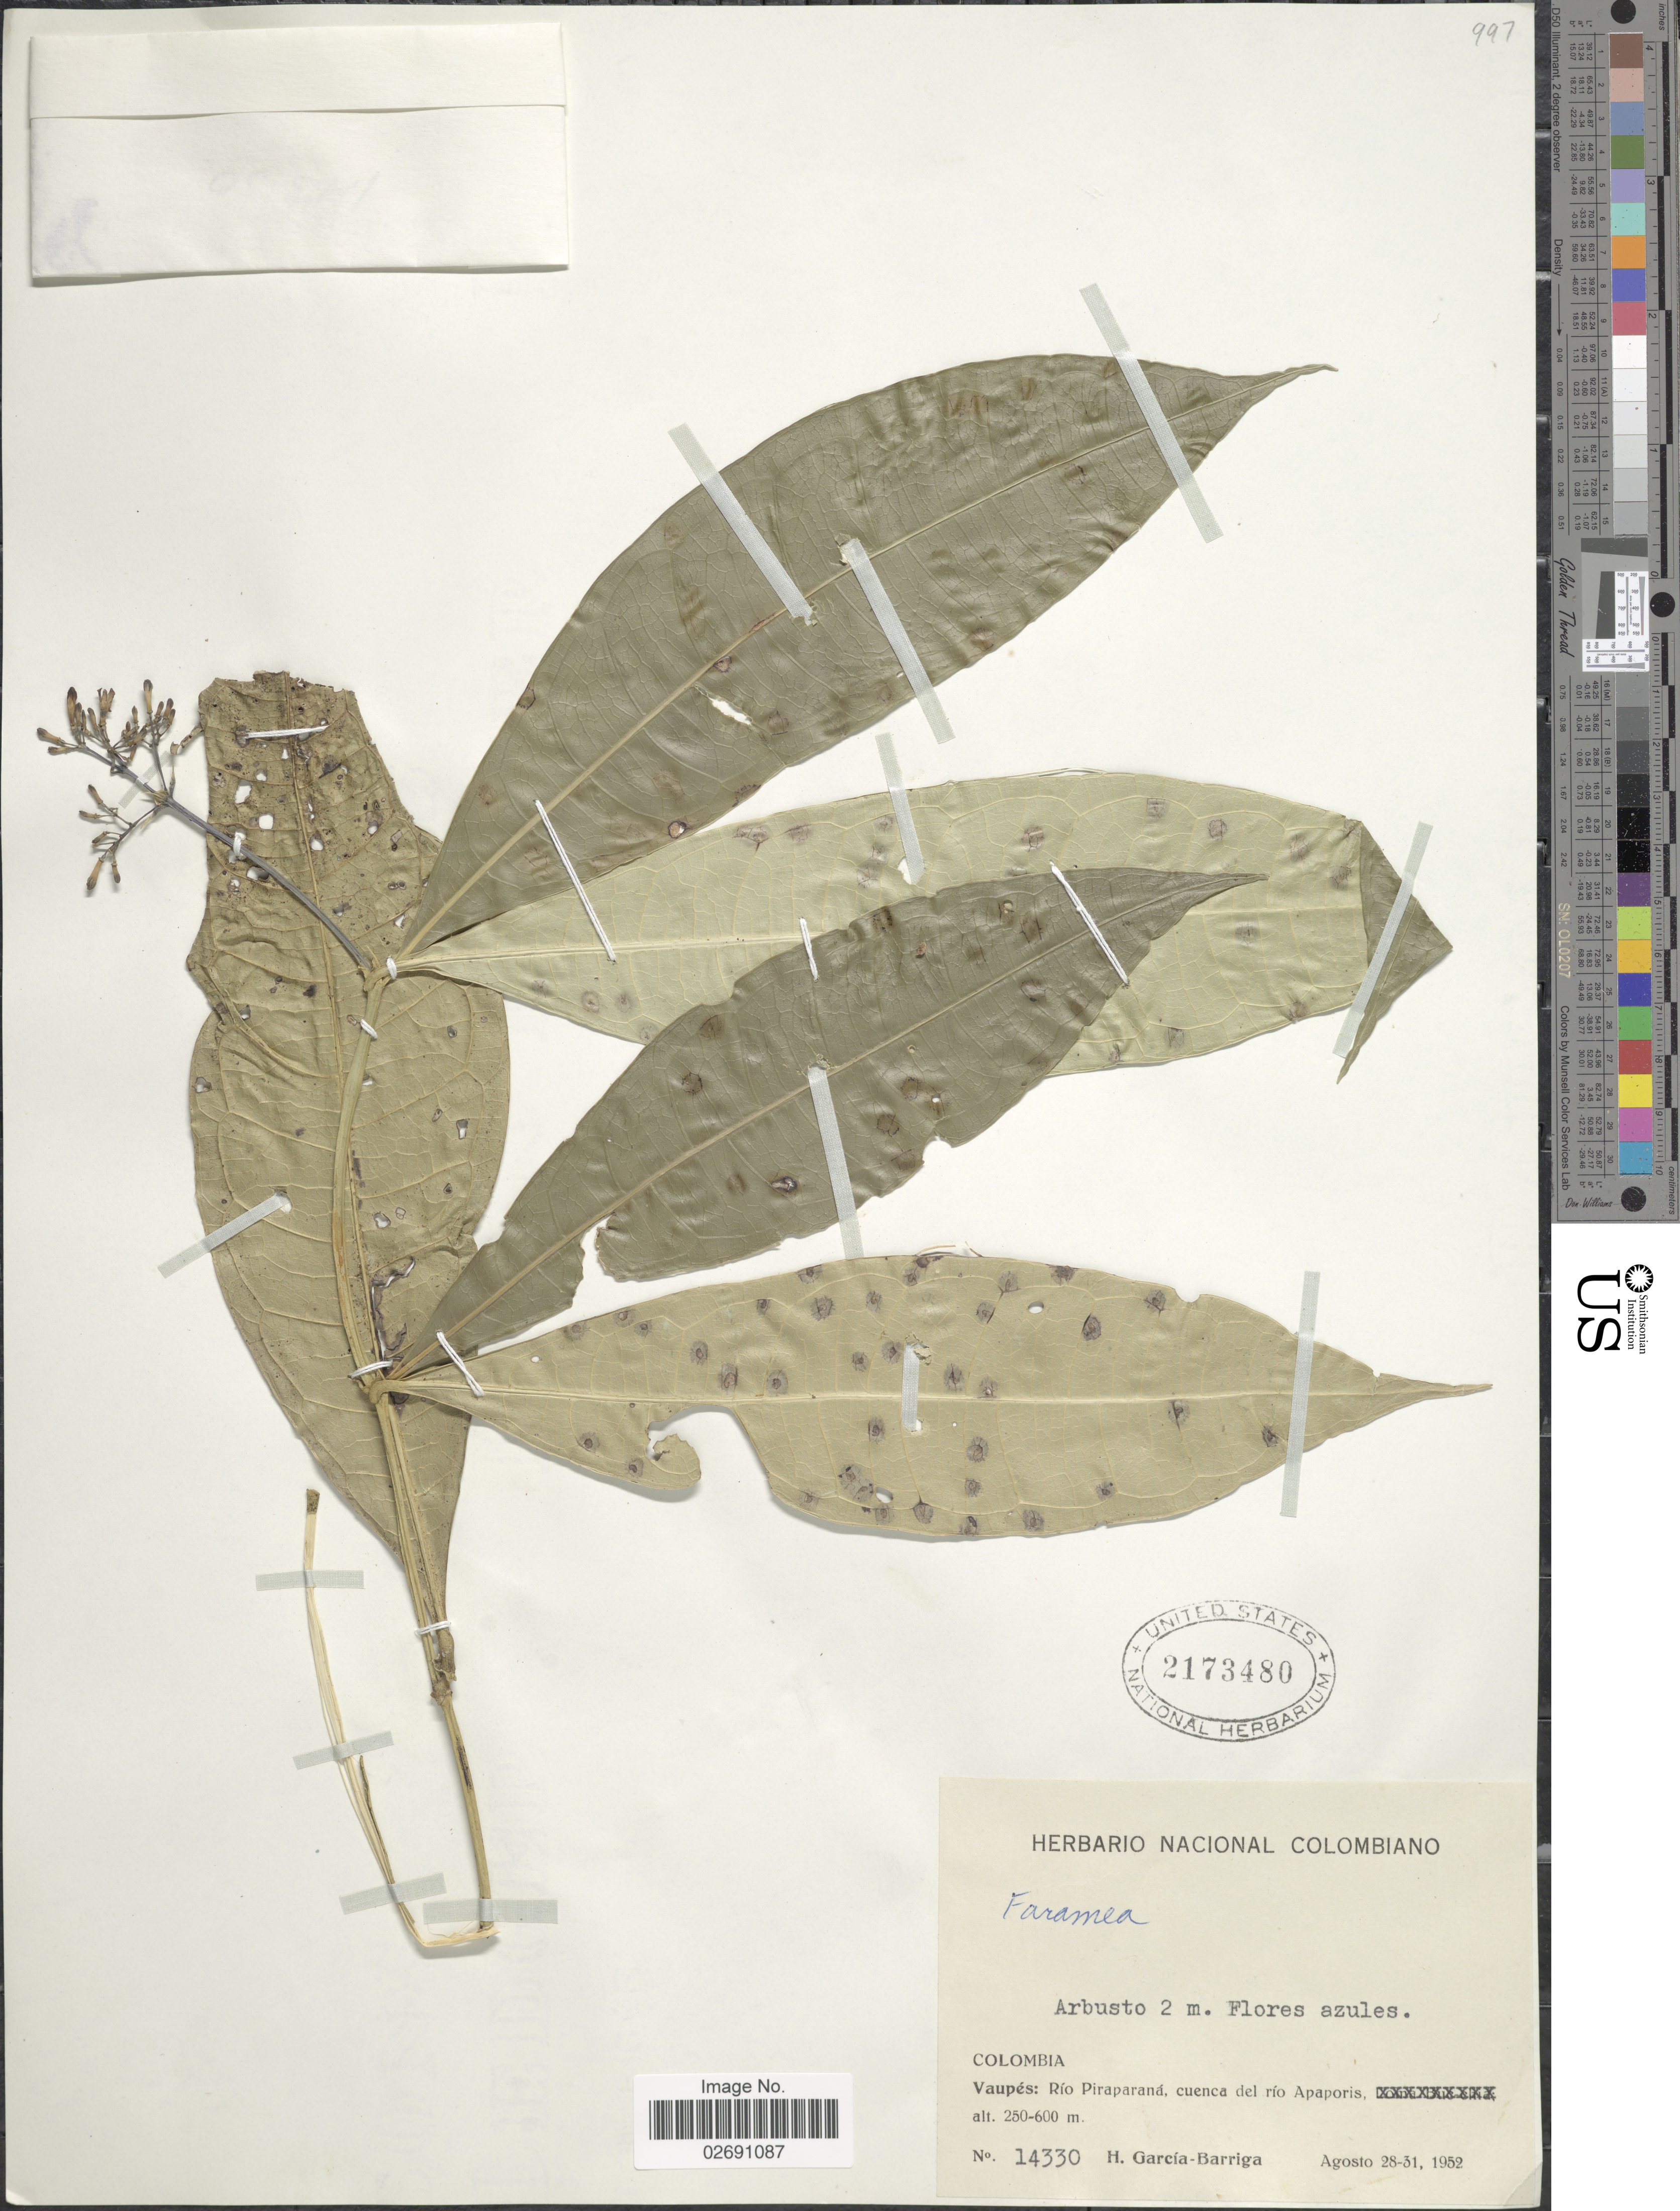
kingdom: Plantae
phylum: Tracheophyta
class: Magnoliopsida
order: Gentianales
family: Rubiaceae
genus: Faramea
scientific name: Faramea sp.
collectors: H. García Barriga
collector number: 14330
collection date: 1952-08-28/1952-08-31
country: Colombia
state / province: Vaupés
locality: Rio Piraparana, cuenca del rio Apaporis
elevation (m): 250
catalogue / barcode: US 2173480